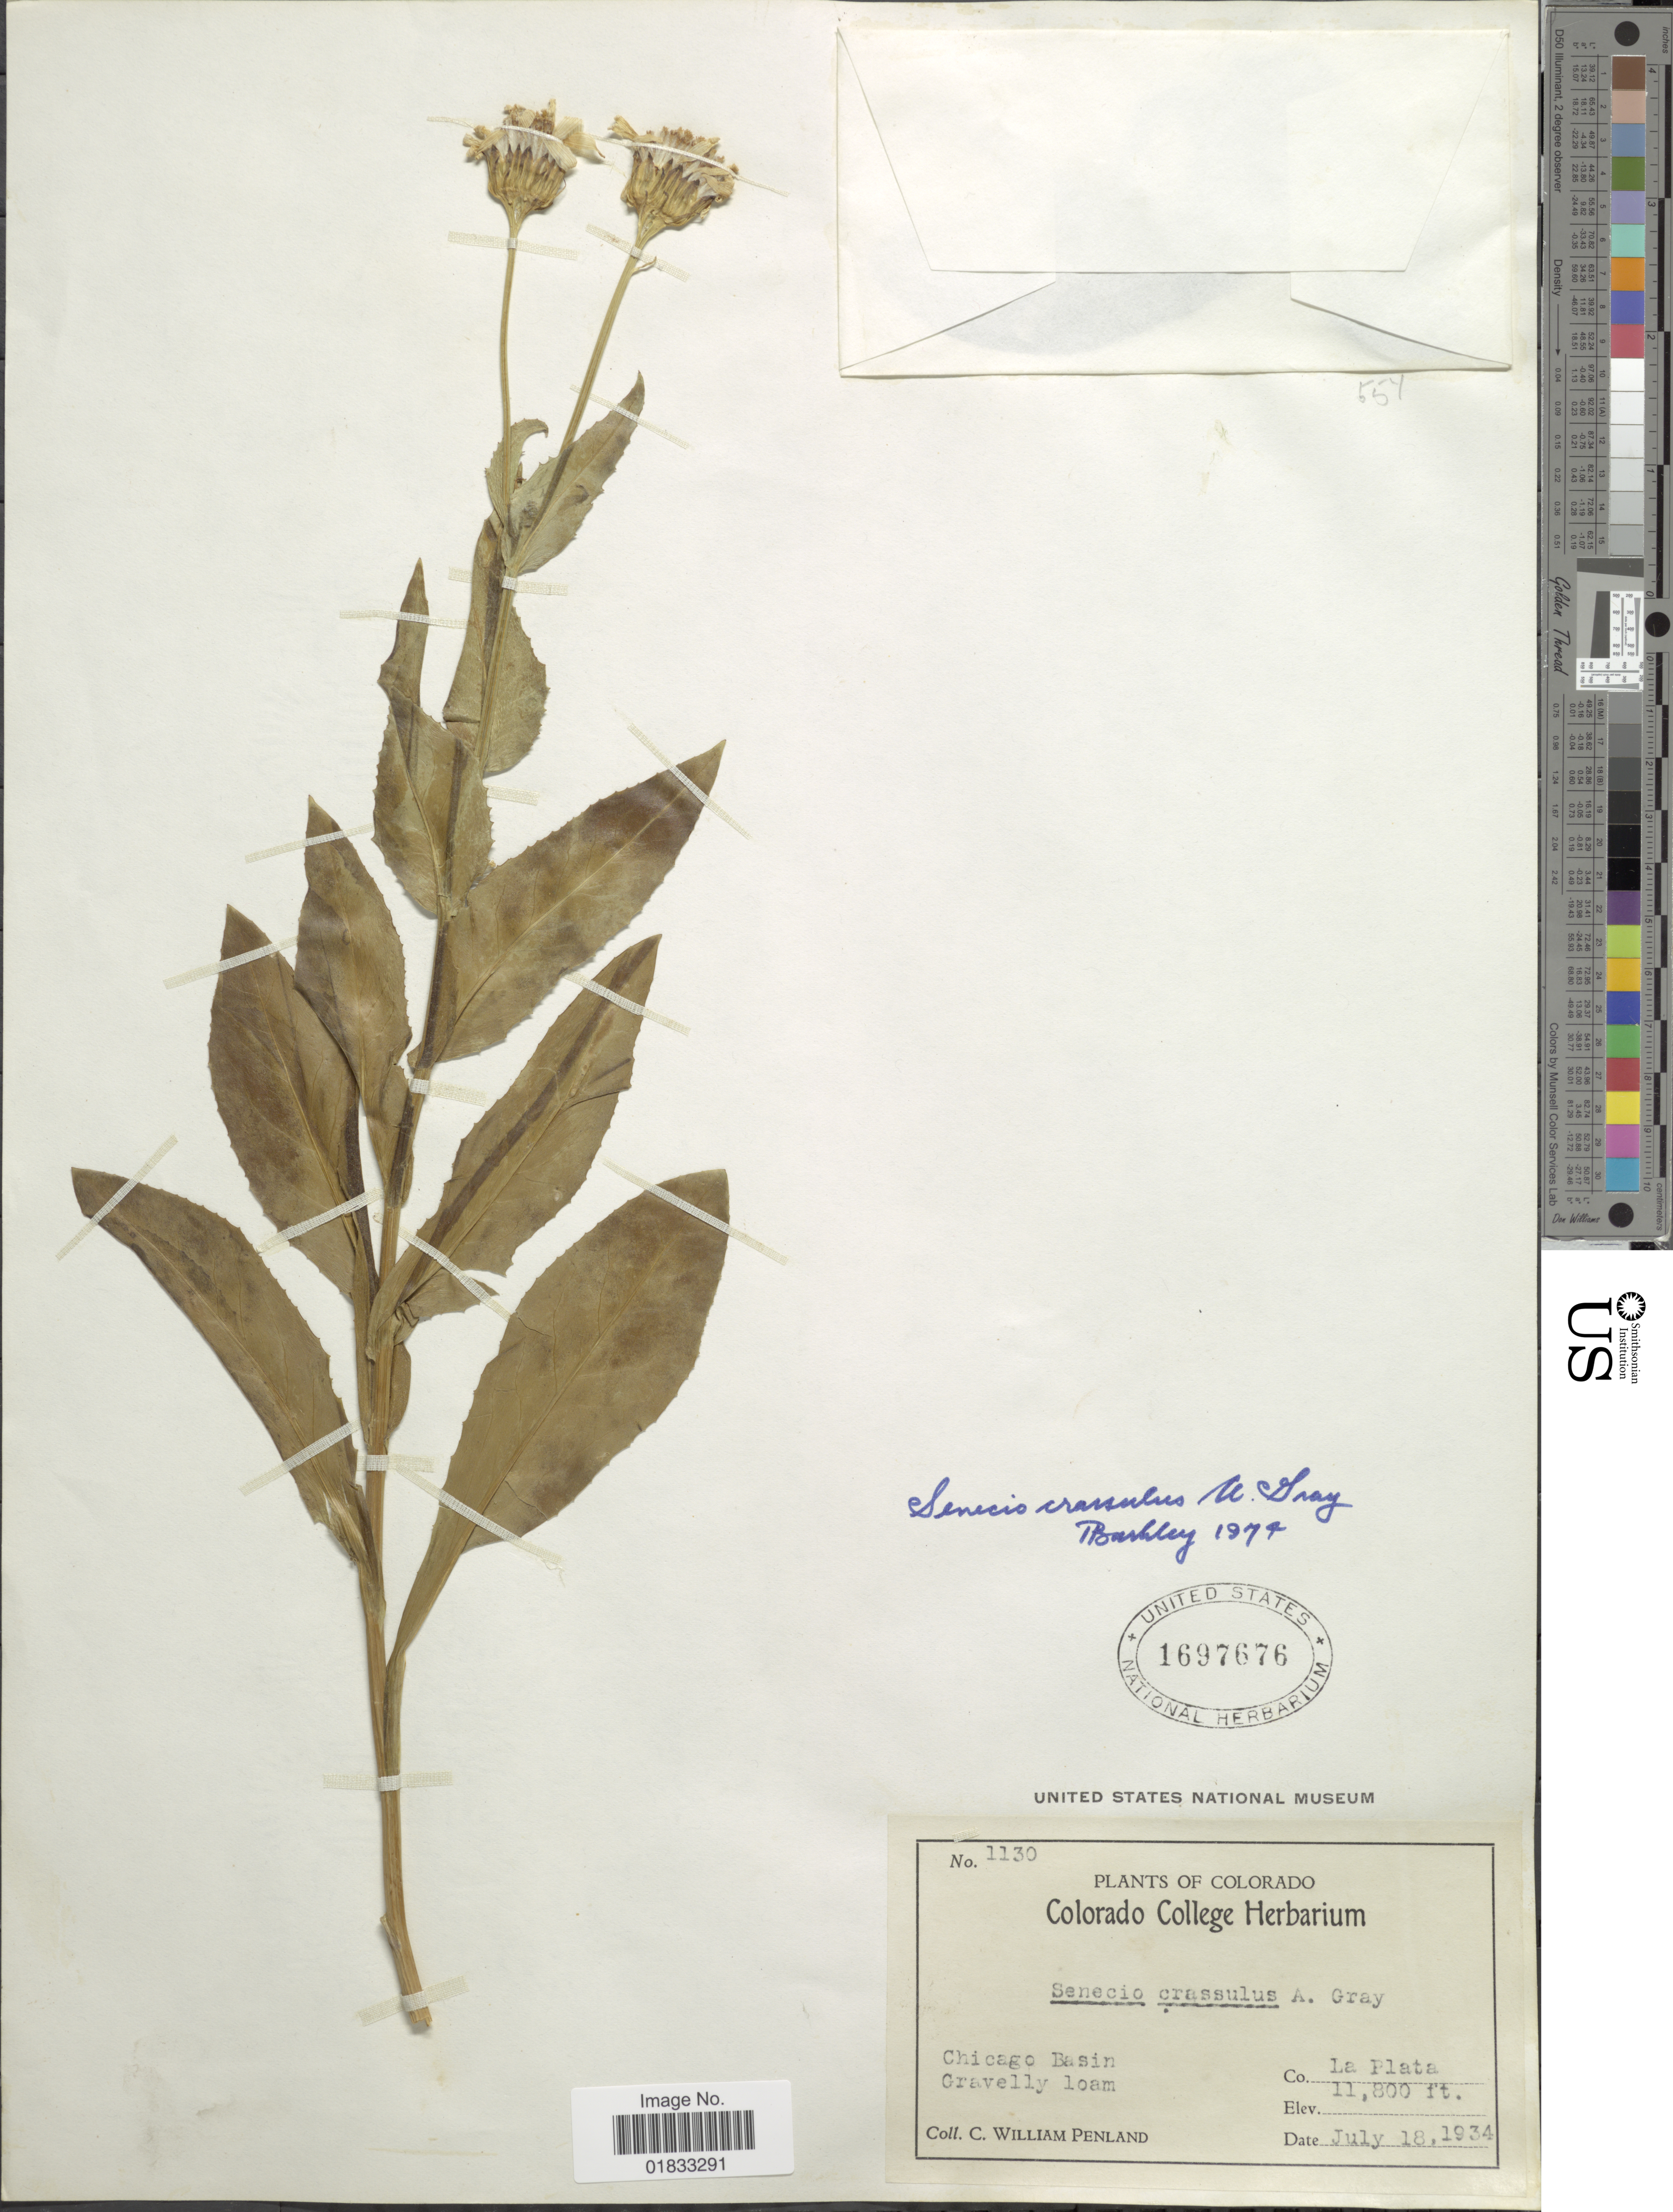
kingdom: Plantae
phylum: Tracheophyta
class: Magnoliopsida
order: Asterales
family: Asteraceae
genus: Senecio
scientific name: Senecio crassulus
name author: A. Gray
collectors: C. W. Penland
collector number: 1130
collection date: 1934-07-18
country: United States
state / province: Colorado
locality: Chicago Basin, Co. La Plata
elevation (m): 3597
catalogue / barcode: US 1697676